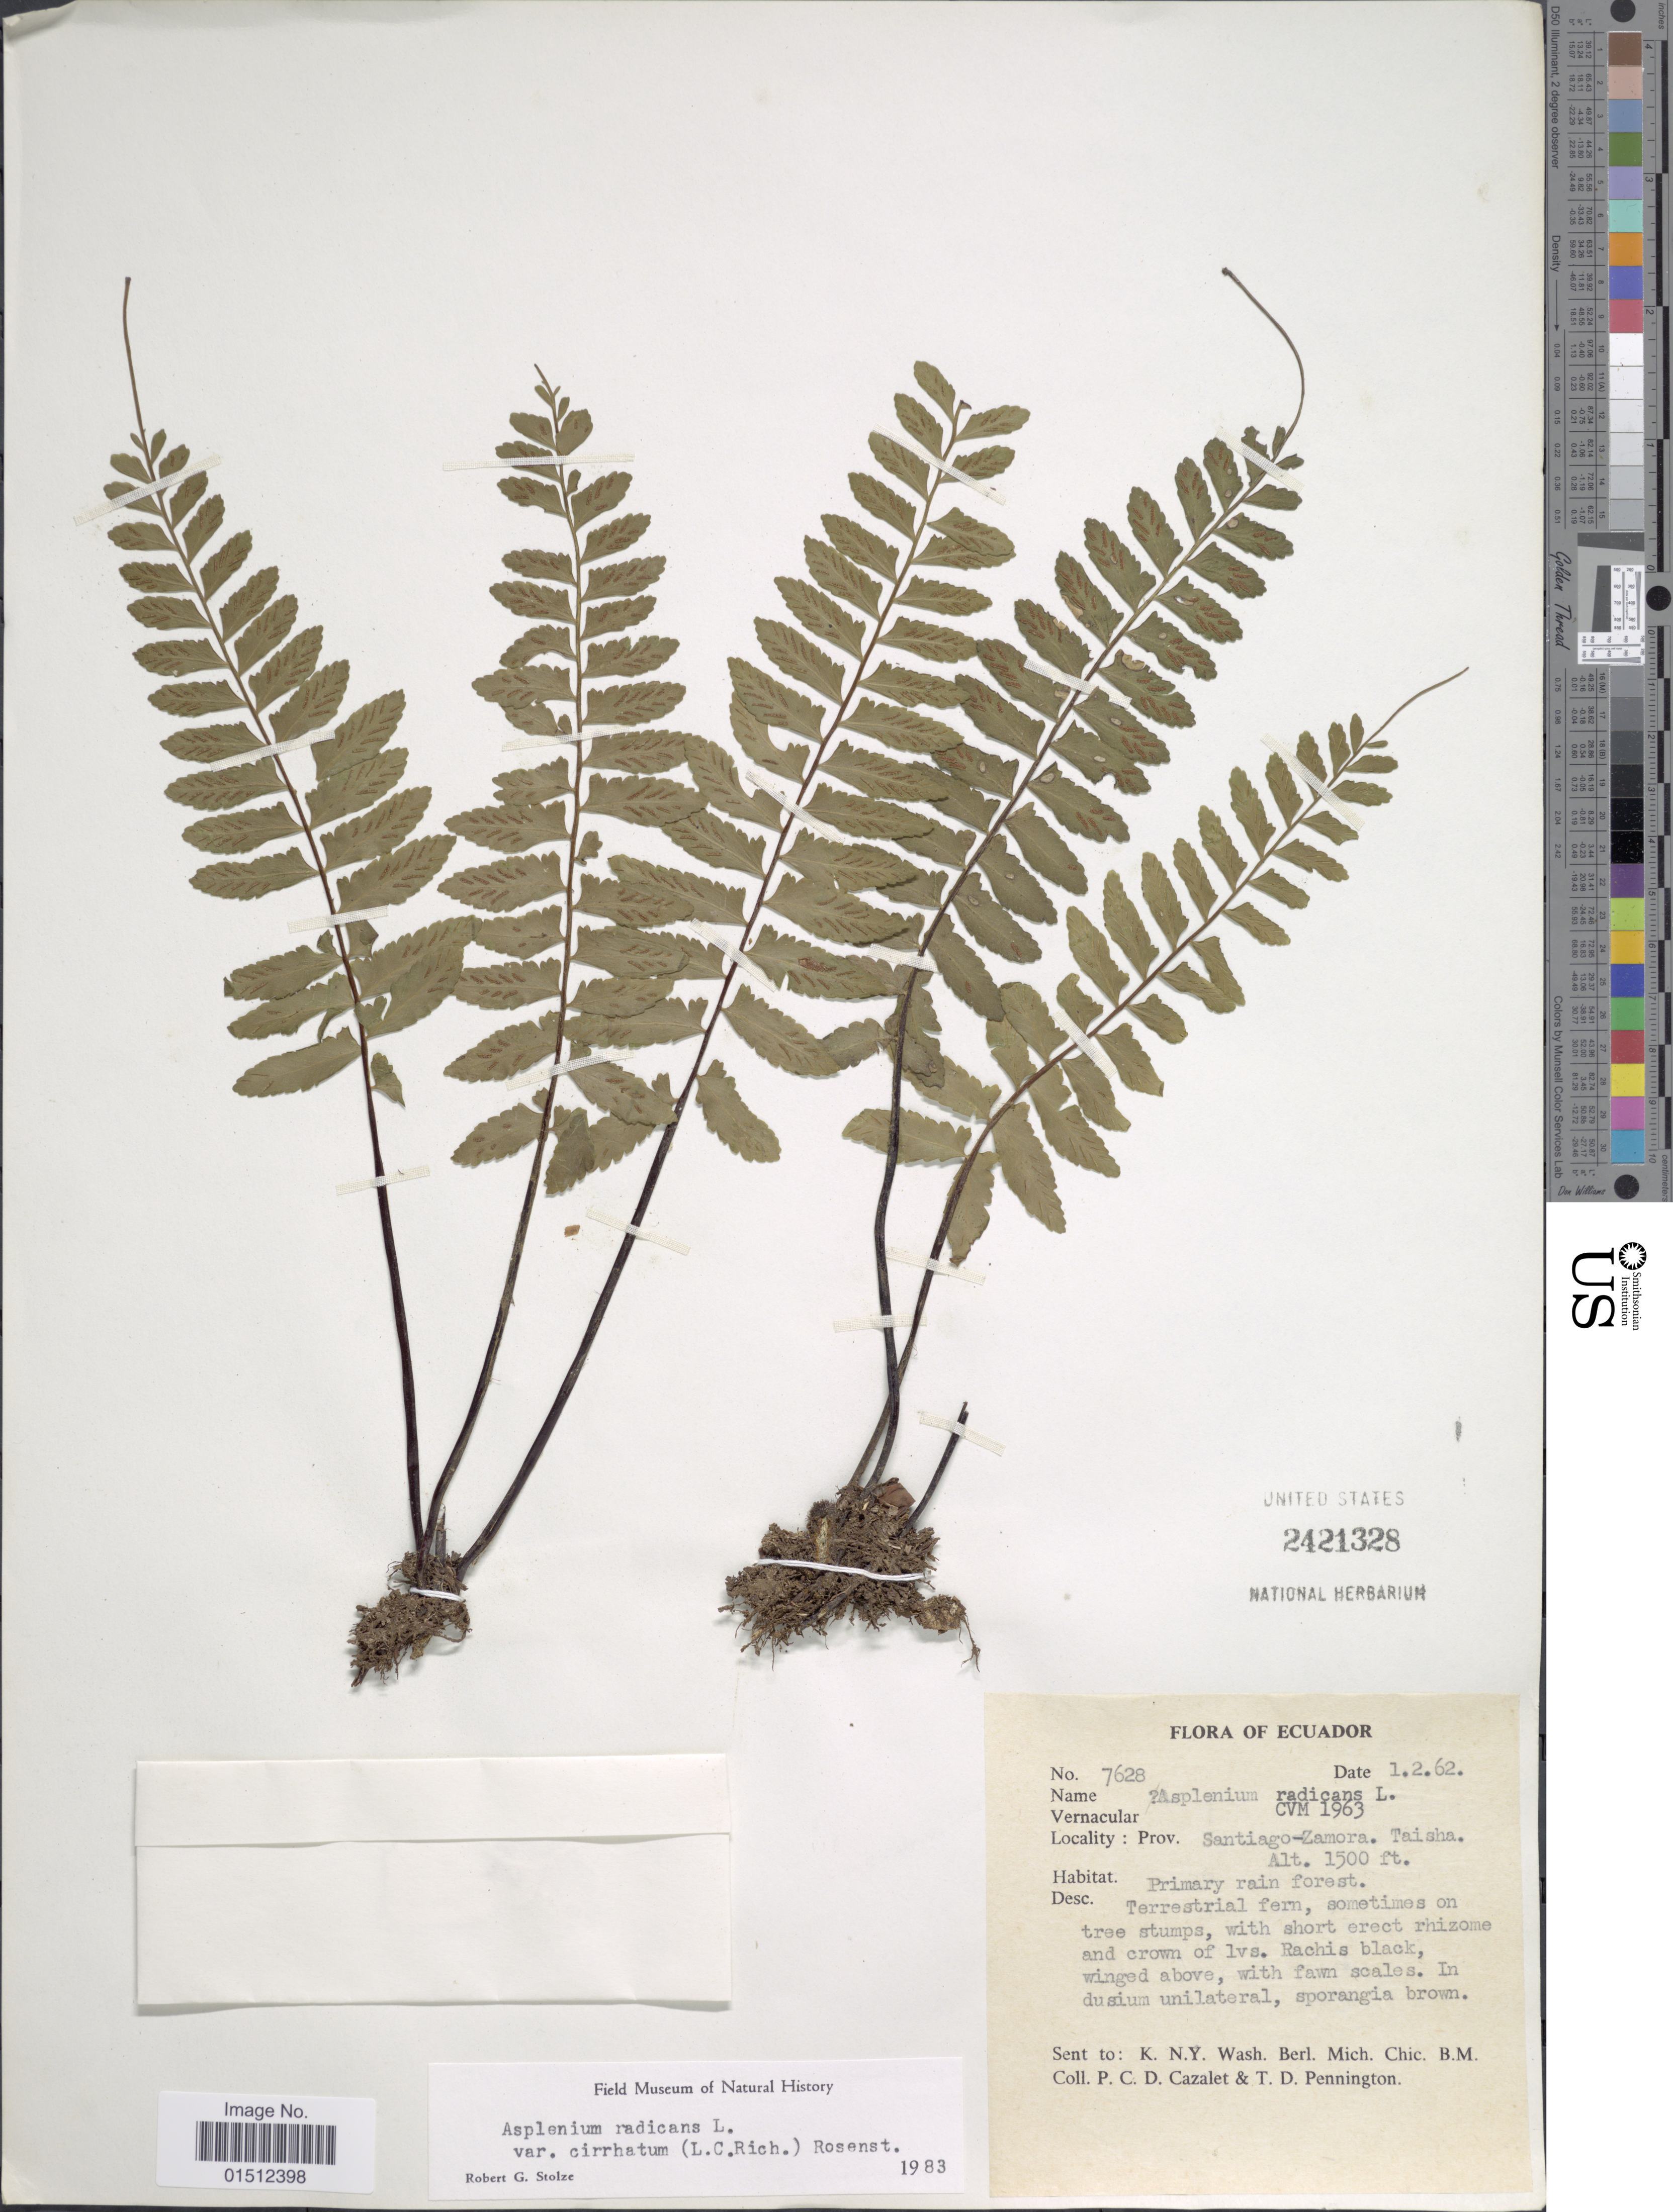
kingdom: Plantae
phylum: Tracheophyta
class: Polypodiopsida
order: Polypodiales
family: Aspleniaceae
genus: Asplenium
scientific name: Asplenium radicans var. cirrhatum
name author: (Rich. ex Willd.) Rosenst.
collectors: P. C. D. Cazalet & T. D. Pennington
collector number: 7628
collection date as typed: Transcribed d/m/y: 1/2/62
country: Ecuador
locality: Ecuador, Prov, Santiago-Zamora, Taisha.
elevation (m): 457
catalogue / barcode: US 2421328